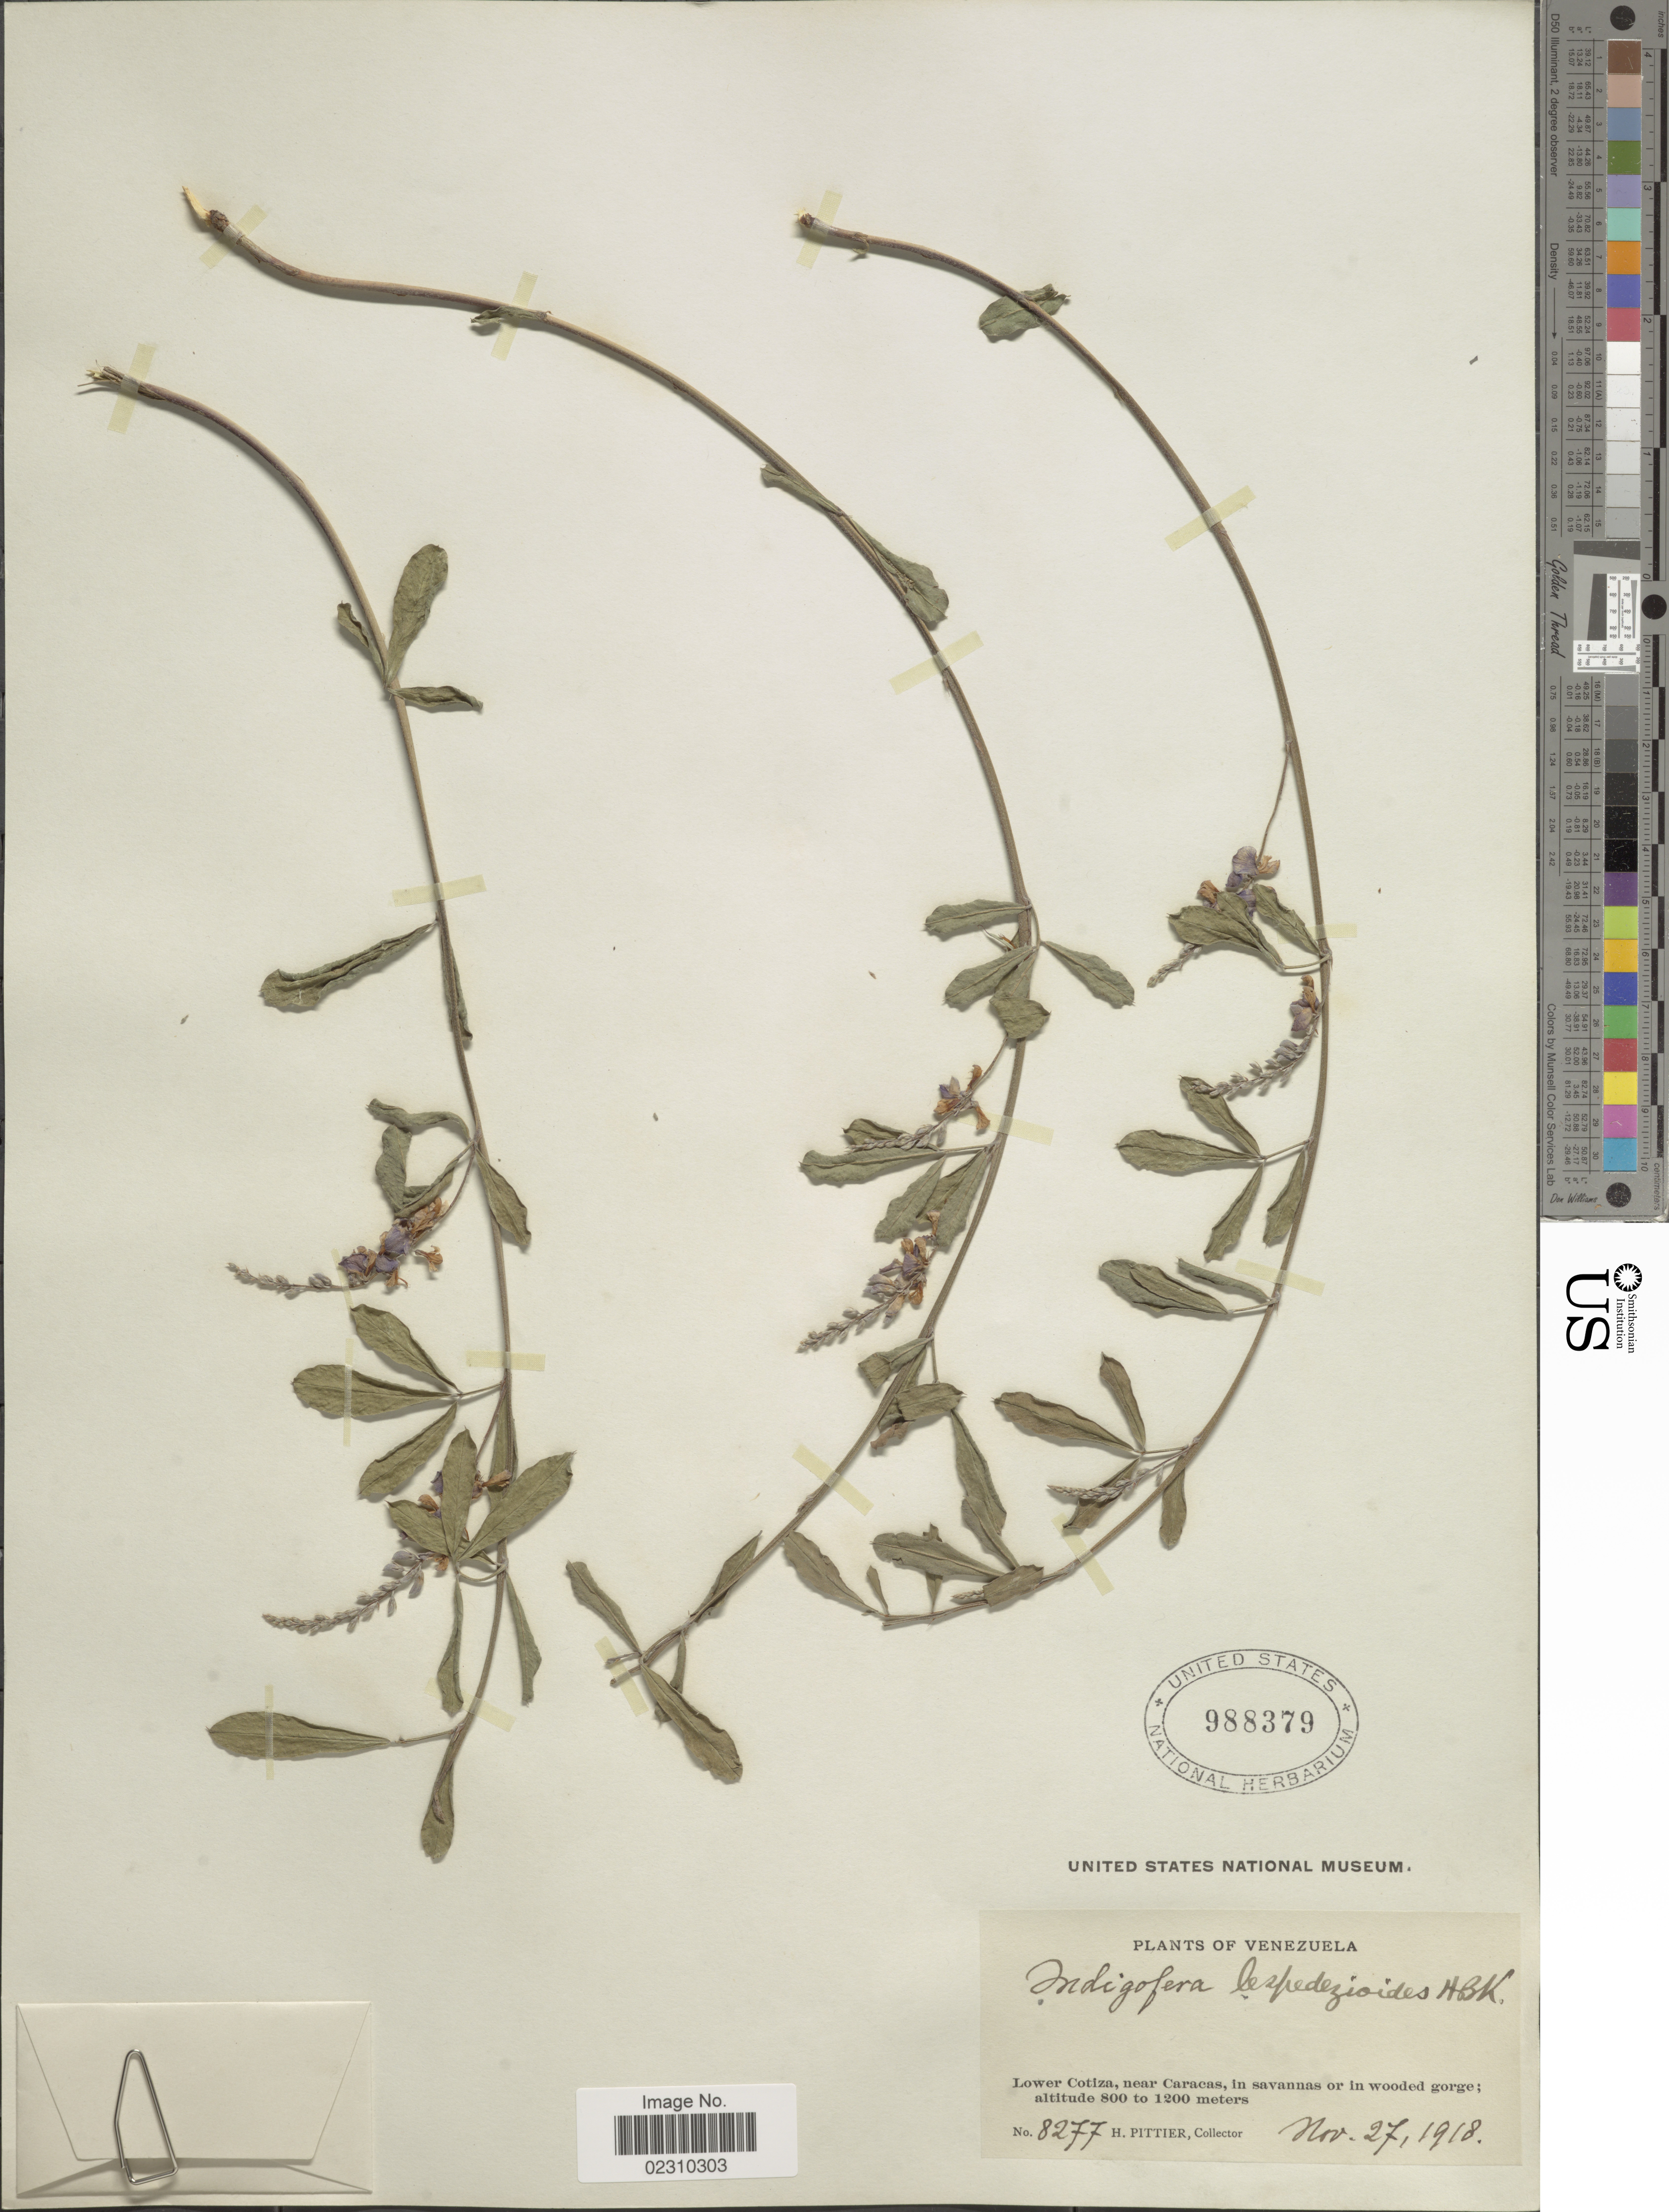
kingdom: Plantae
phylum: Tracheophyta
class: Magnoliopsida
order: Fabales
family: Fabaceae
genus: Indigofera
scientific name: Indigofera lespedezioides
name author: Kunth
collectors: H. F. Pittier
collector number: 8277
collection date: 1918-11-27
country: Venezuela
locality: Lower Cotiza, near Caracas, in savannas or in wooded gorge.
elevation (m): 800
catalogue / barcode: US 988379